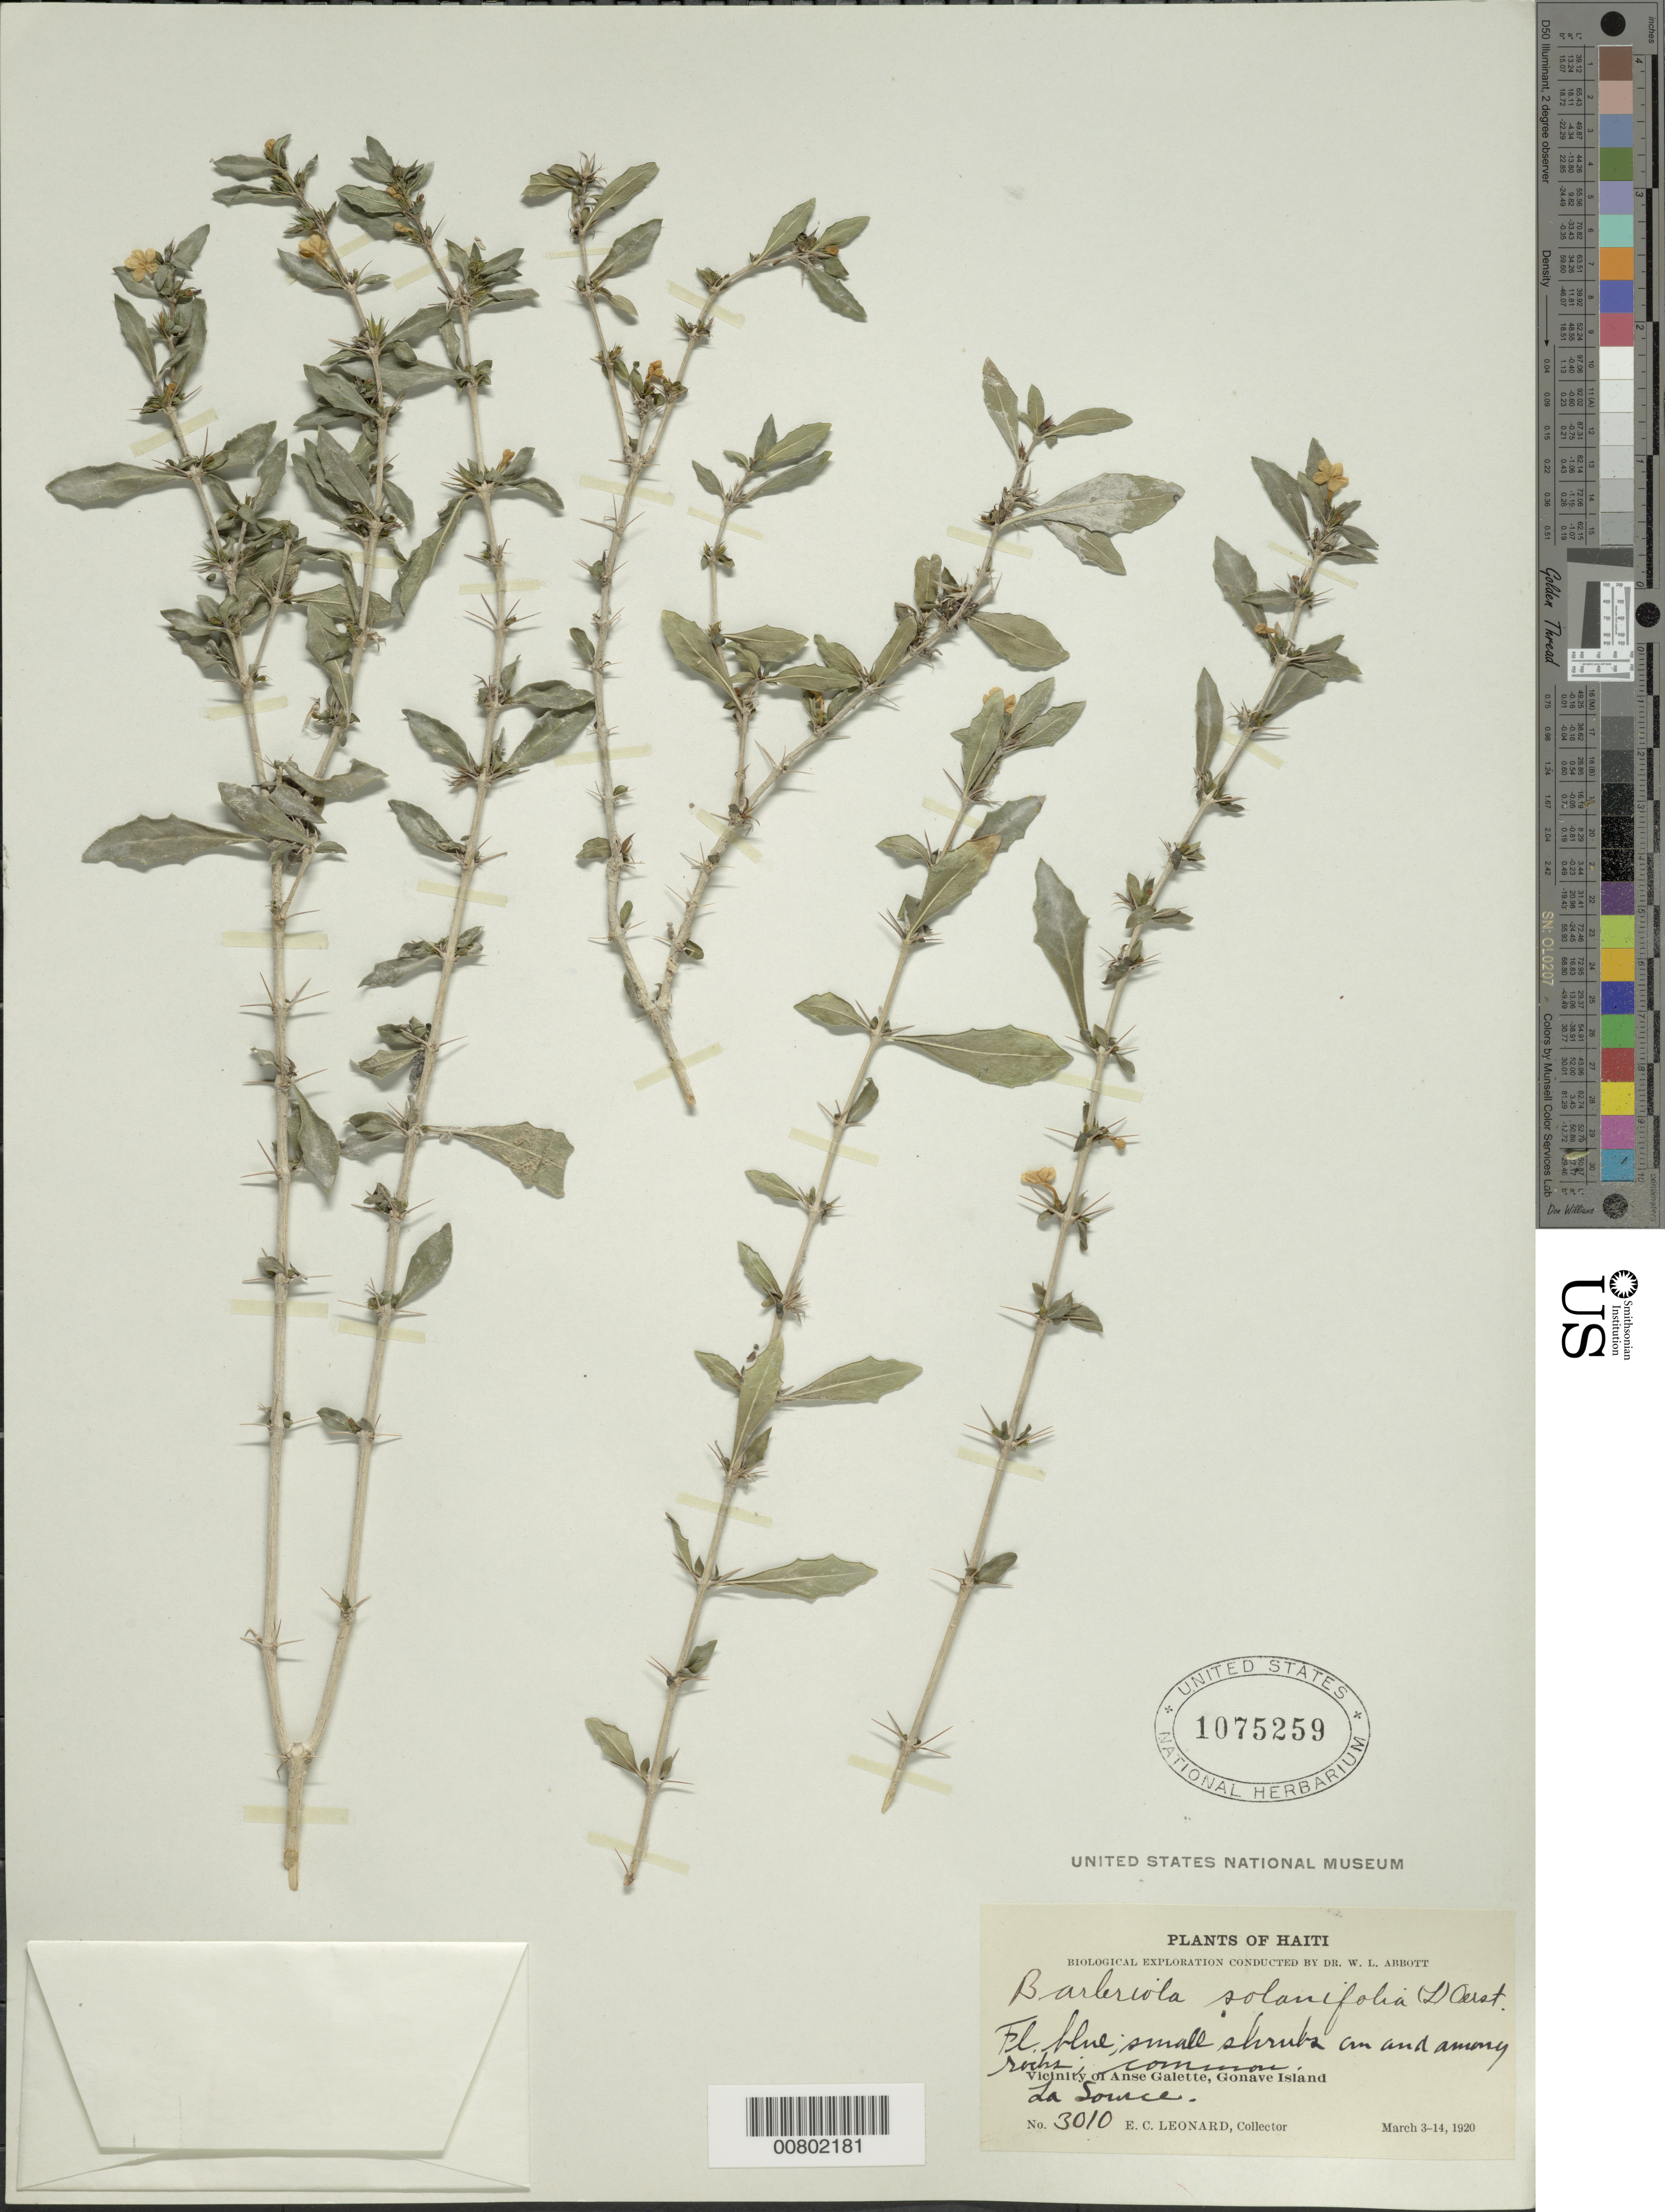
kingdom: Plantae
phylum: Tracheophyta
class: Magnoliopsida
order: Lamiales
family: Acanthaceae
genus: Barleriola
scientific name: Barleriola solanifolia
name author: (L.) Oerst. ex Lindau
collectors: E. C. Leonard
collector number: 3010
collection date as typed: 03 Mar 1920 to 14 Mar 1920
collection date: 1920-03-03/1920-03-14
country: Haiti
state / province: Ouest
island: Île de la Gonâve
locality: Vicinity of Anse Galette, La Source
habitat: In and among rocks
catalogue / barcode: US 1075259